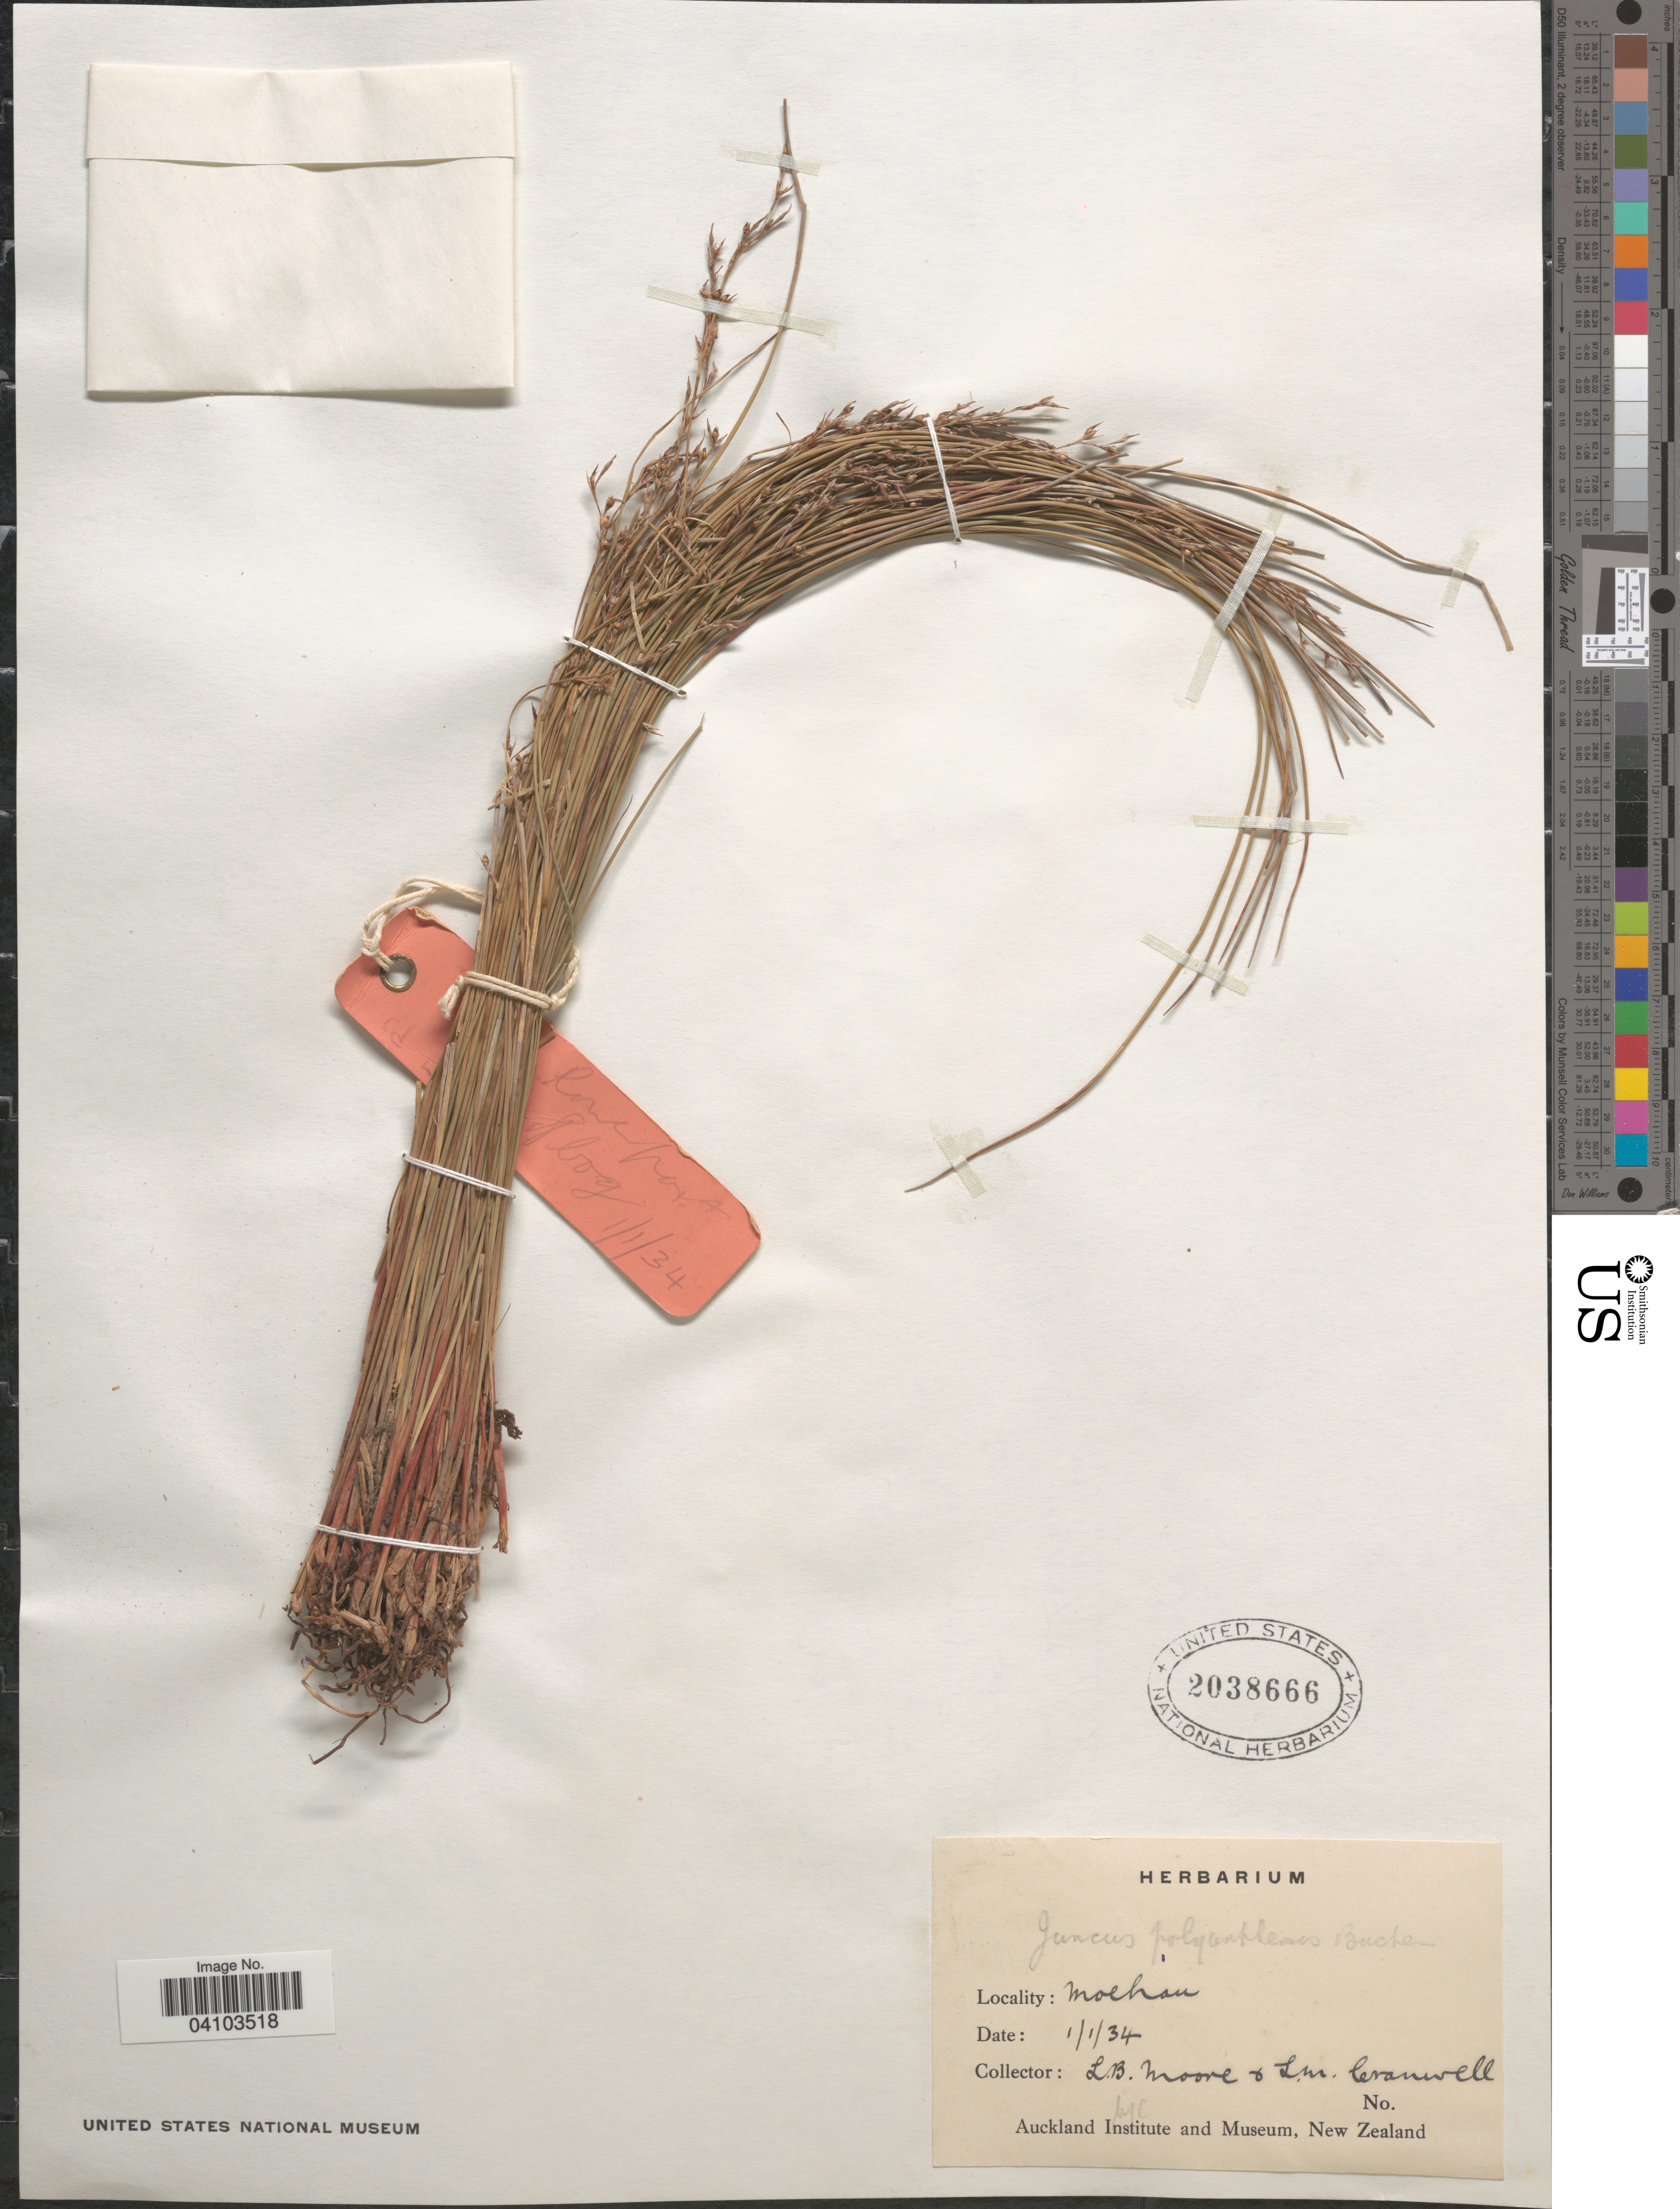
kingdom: Plantae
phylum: Tracheophyta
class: Liliopsida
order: Poales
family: Juncaceae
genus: Juncus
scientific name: Juncus polyanthemos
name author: Buchenau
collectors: L. Moore & L. Cranwell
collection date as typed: Transcribed d/m/y: 1/1/34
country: New Zealand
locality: Moehau.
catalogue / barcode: US 2038666